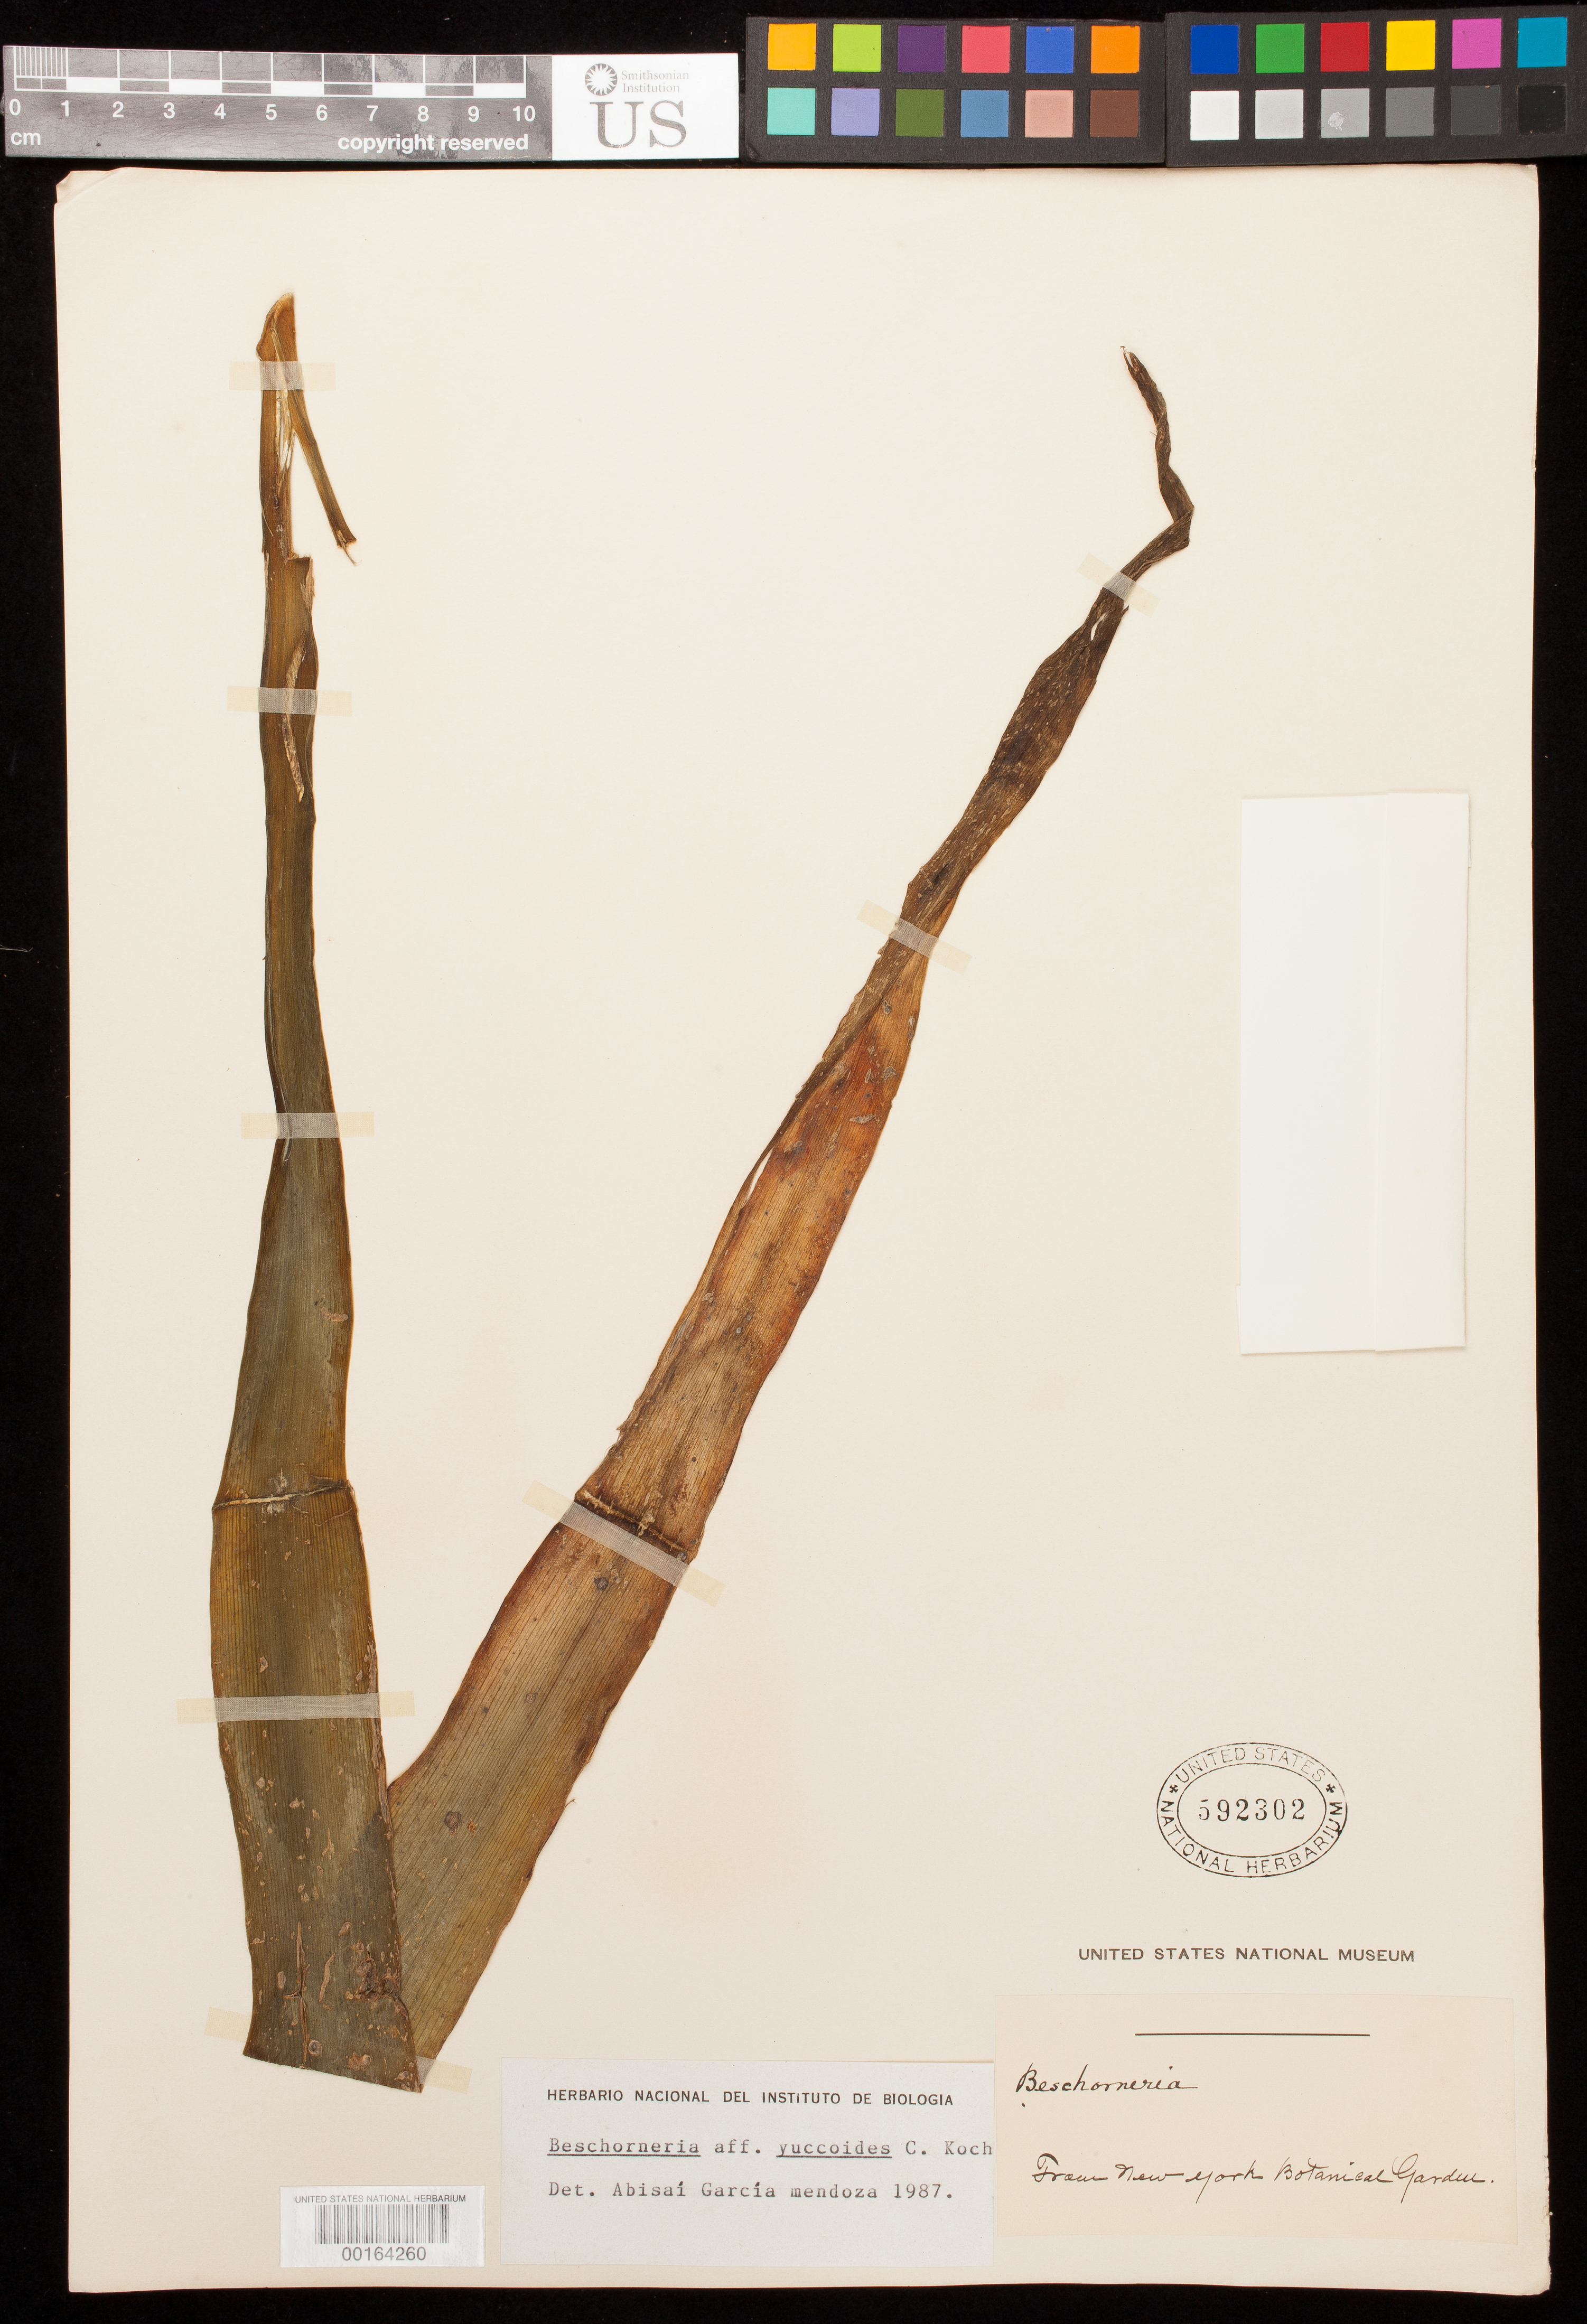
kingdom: Plantae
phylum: Tracheophyta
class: Liliopsida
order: Asparagales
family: Asparagaceae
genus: Beschorneria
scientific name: Beschorneria yuccoides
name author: K. Koch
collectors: J. N. Rose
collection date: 1969-09-27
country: United States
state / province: Florida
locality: Coconut Grove, former home of David Fairchild, the Kampong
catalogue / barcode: US 592302